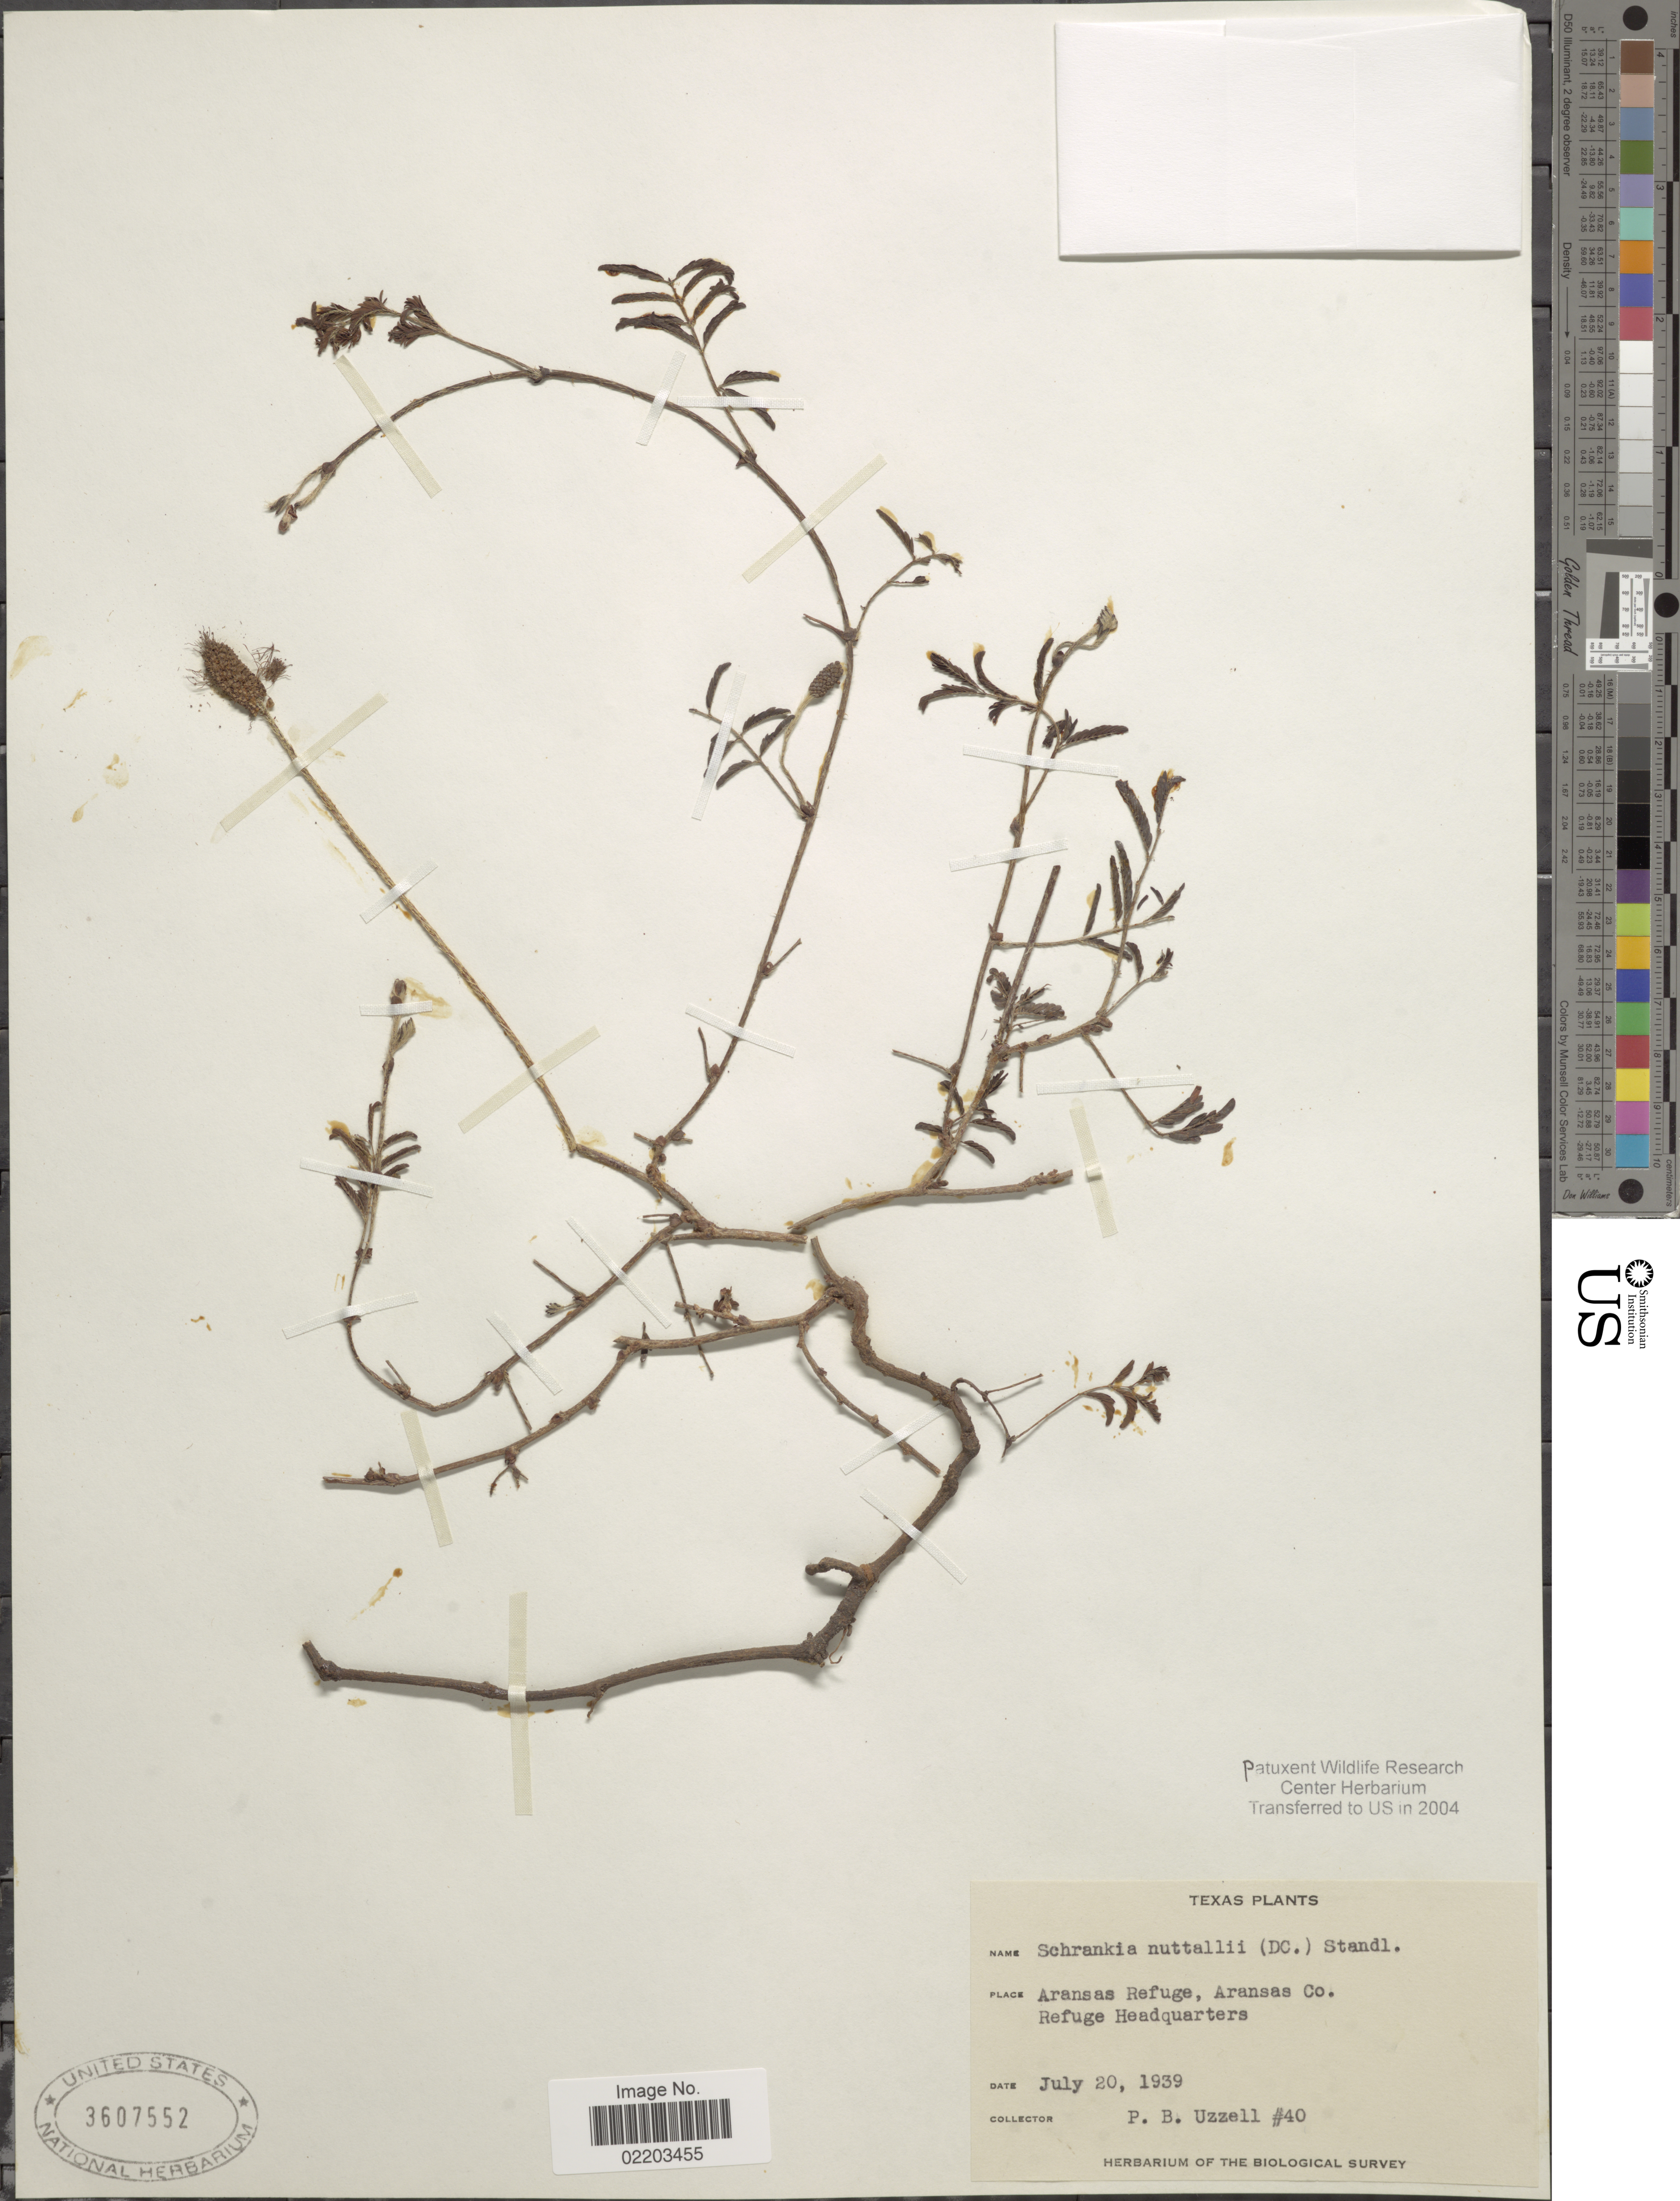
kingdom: Plantae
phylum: Tracheophyta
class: Magnoliopsida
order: Fabales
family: Fabaceae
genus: Mimosa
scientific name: Mimosa strigillosa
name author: Torr. & A. Gray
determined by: Strong, M. T., (US), Smithsonian Institution - National Museum of Natural History (UNITED STATES)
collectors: P. Uzzell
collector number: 40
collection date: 1939-07-20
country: United States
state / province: Texas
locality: Aransas Refuge, Aransas Co. Refuge Headquarters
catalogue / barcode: US 3607552